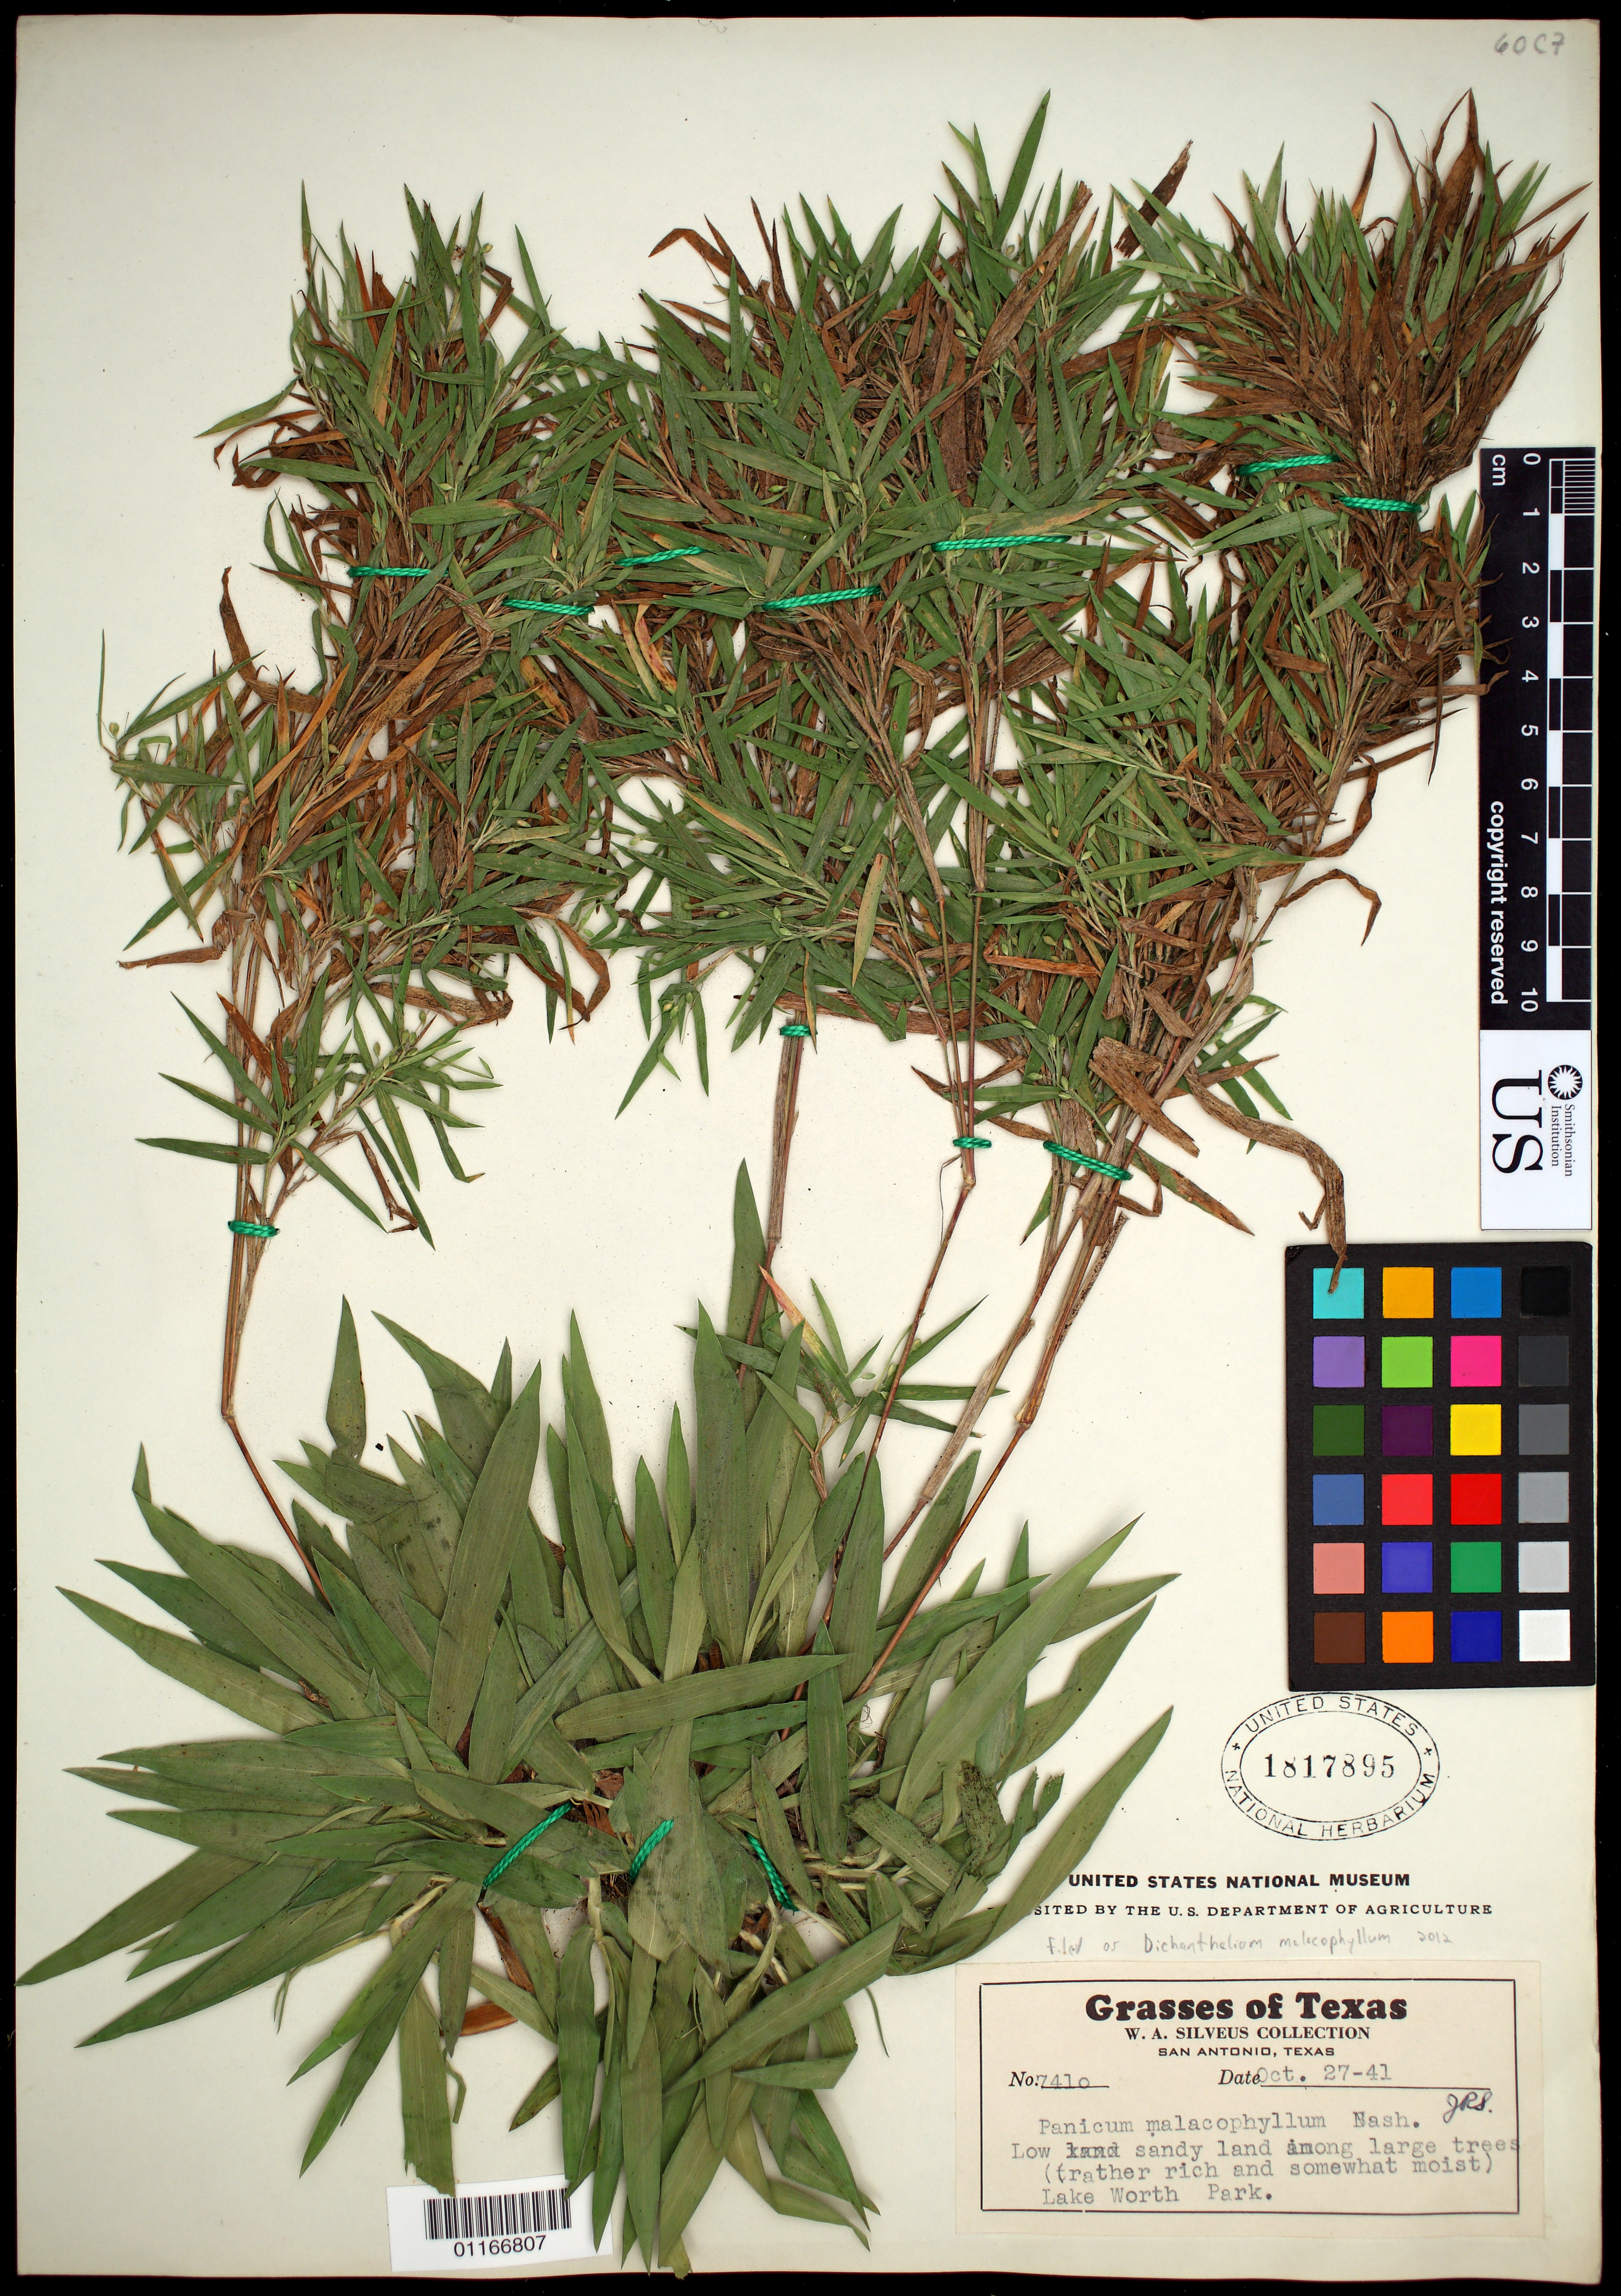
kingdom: Plantae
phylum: Tracheophyta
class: Liliopsida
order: Poales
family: Poaceae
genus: Dichanthelium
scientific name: Dichanthelium malacophyllum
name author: (Nash) Gould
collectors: W. Silveus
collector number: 7410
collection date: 1941-10-27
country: United States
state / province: Texas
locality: Lake Worth Park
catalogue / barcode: US 1817895